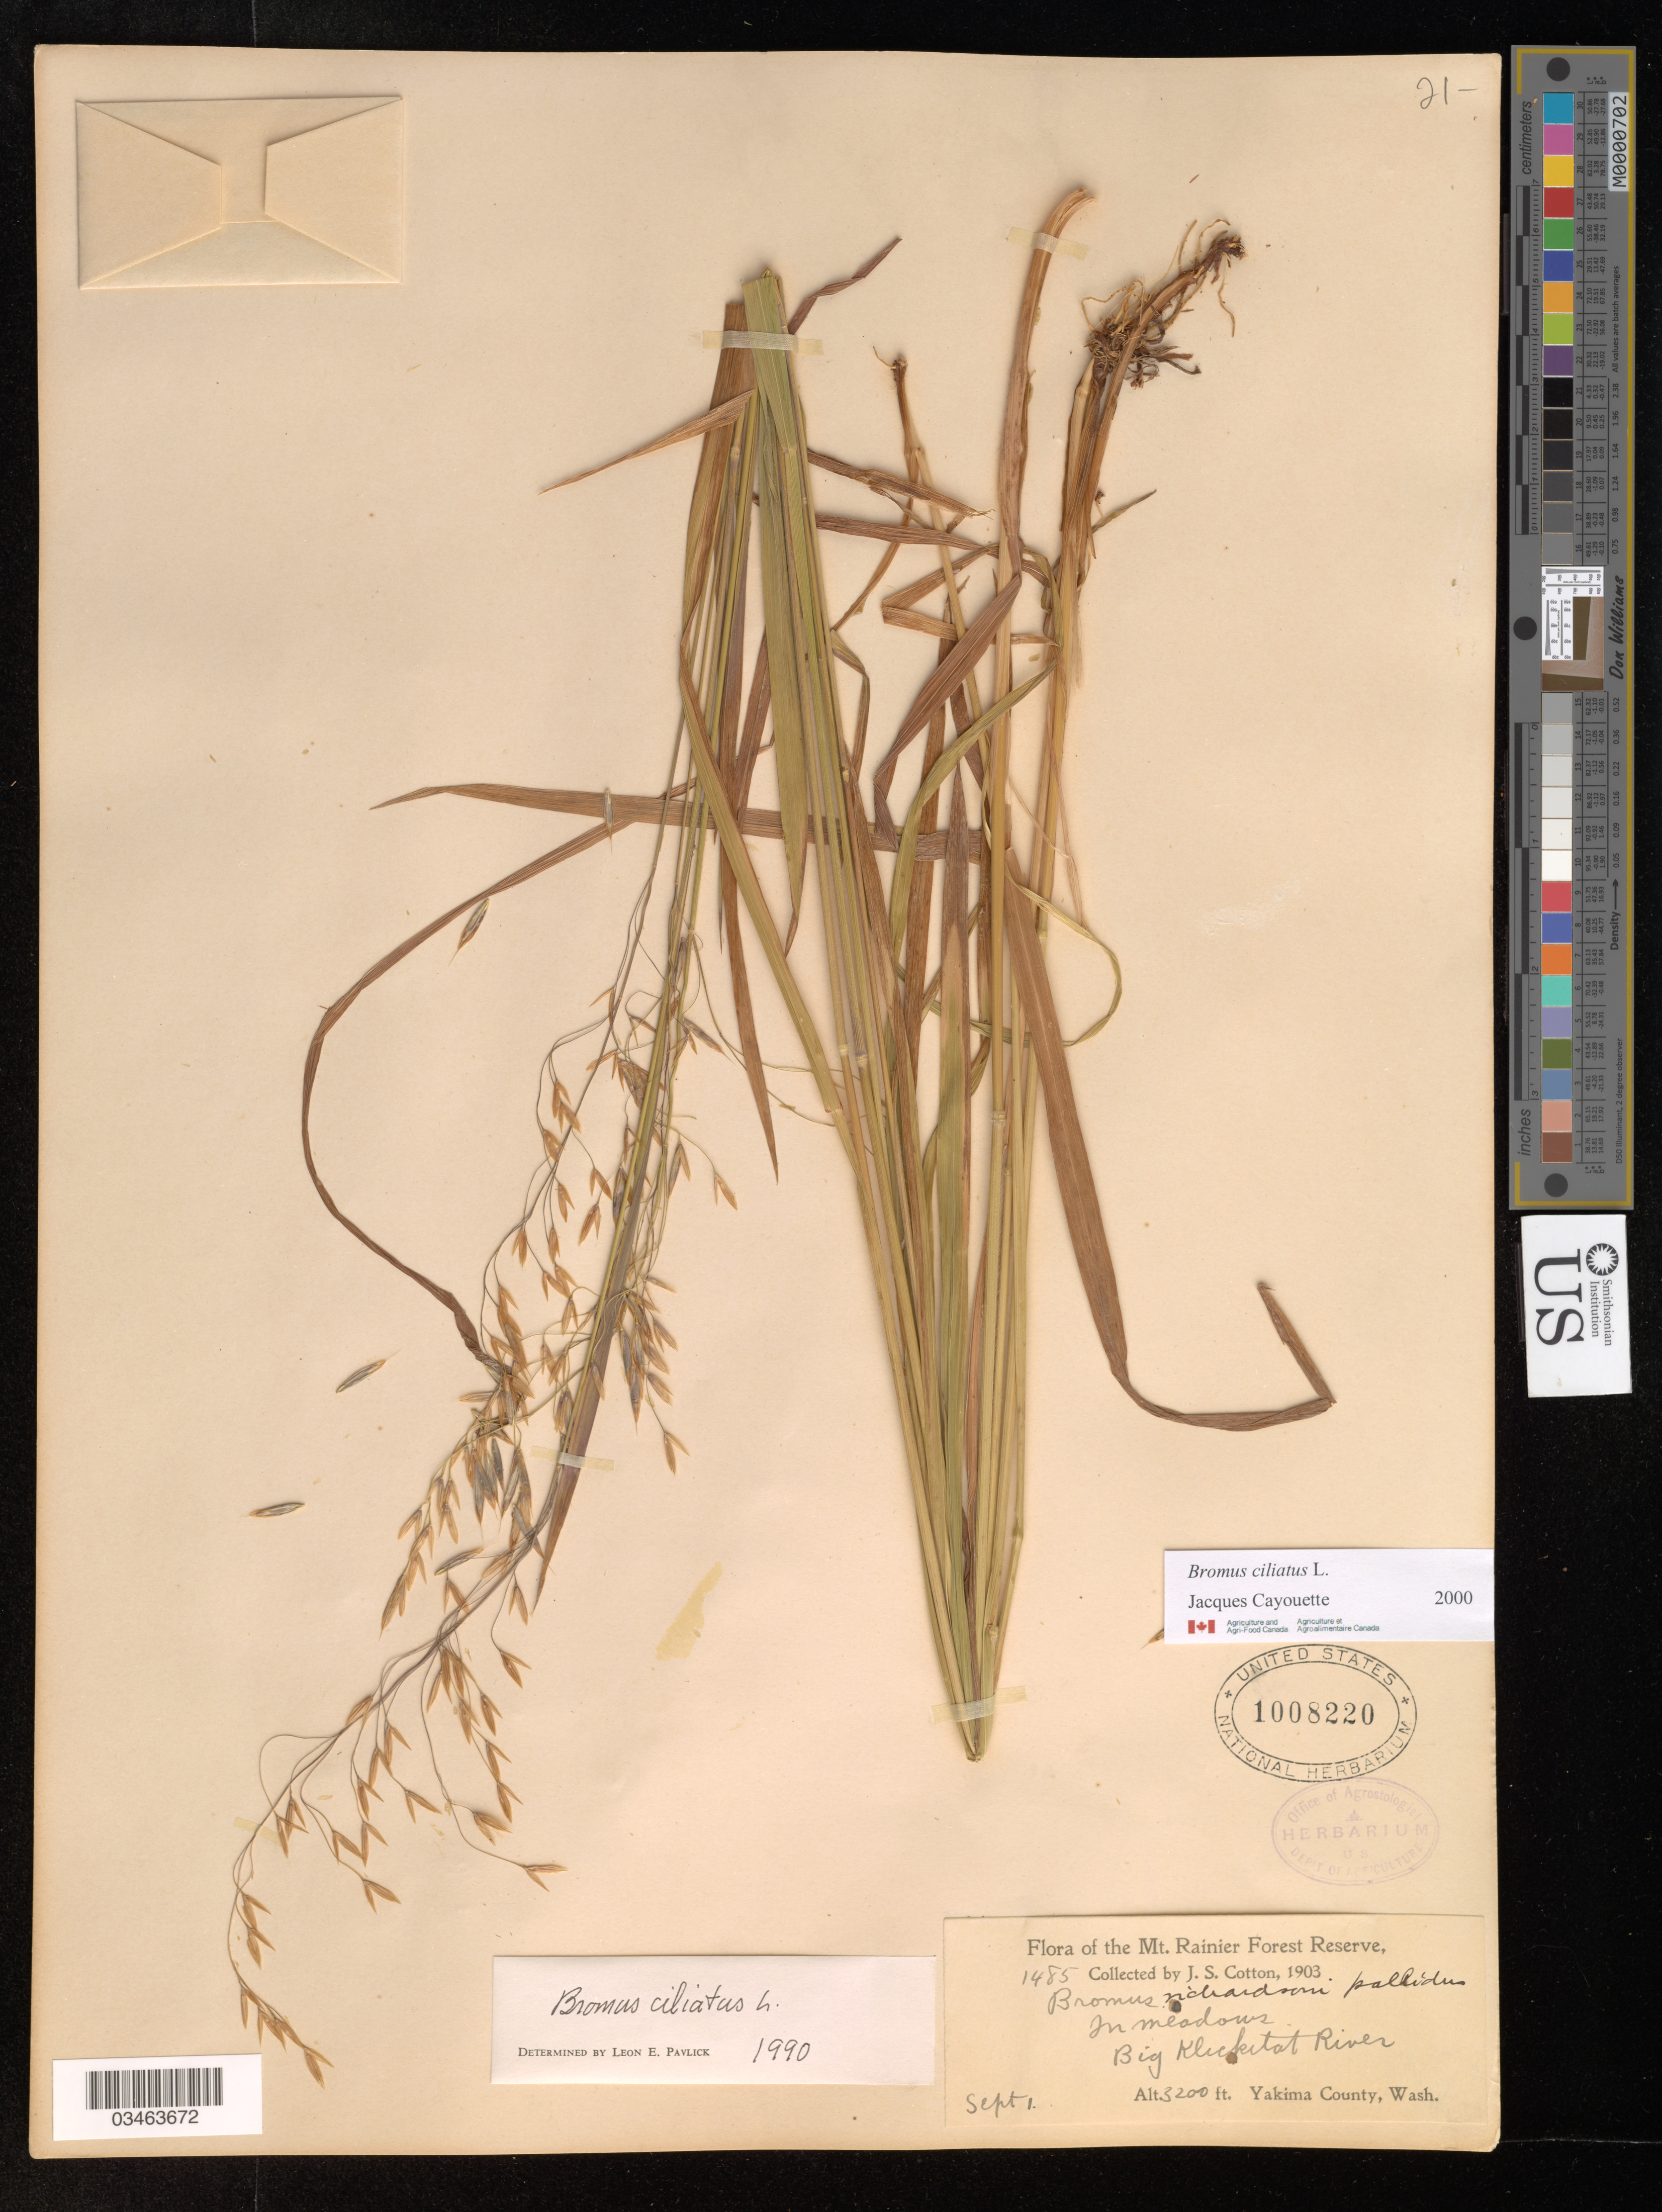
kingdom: Plantae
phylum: Tracheophyta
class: Liliopsida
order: Poales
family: Poaceae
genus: Bromus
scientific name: Bromus ciliatus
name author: L.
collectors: J. S. Cotton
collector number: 1485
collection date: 1903-09-01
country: United States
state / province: Washington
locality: Mt. Rainier Forest Reserve. Big Klickitat River. Yakima County.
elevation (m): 975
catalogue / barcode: US 1008220